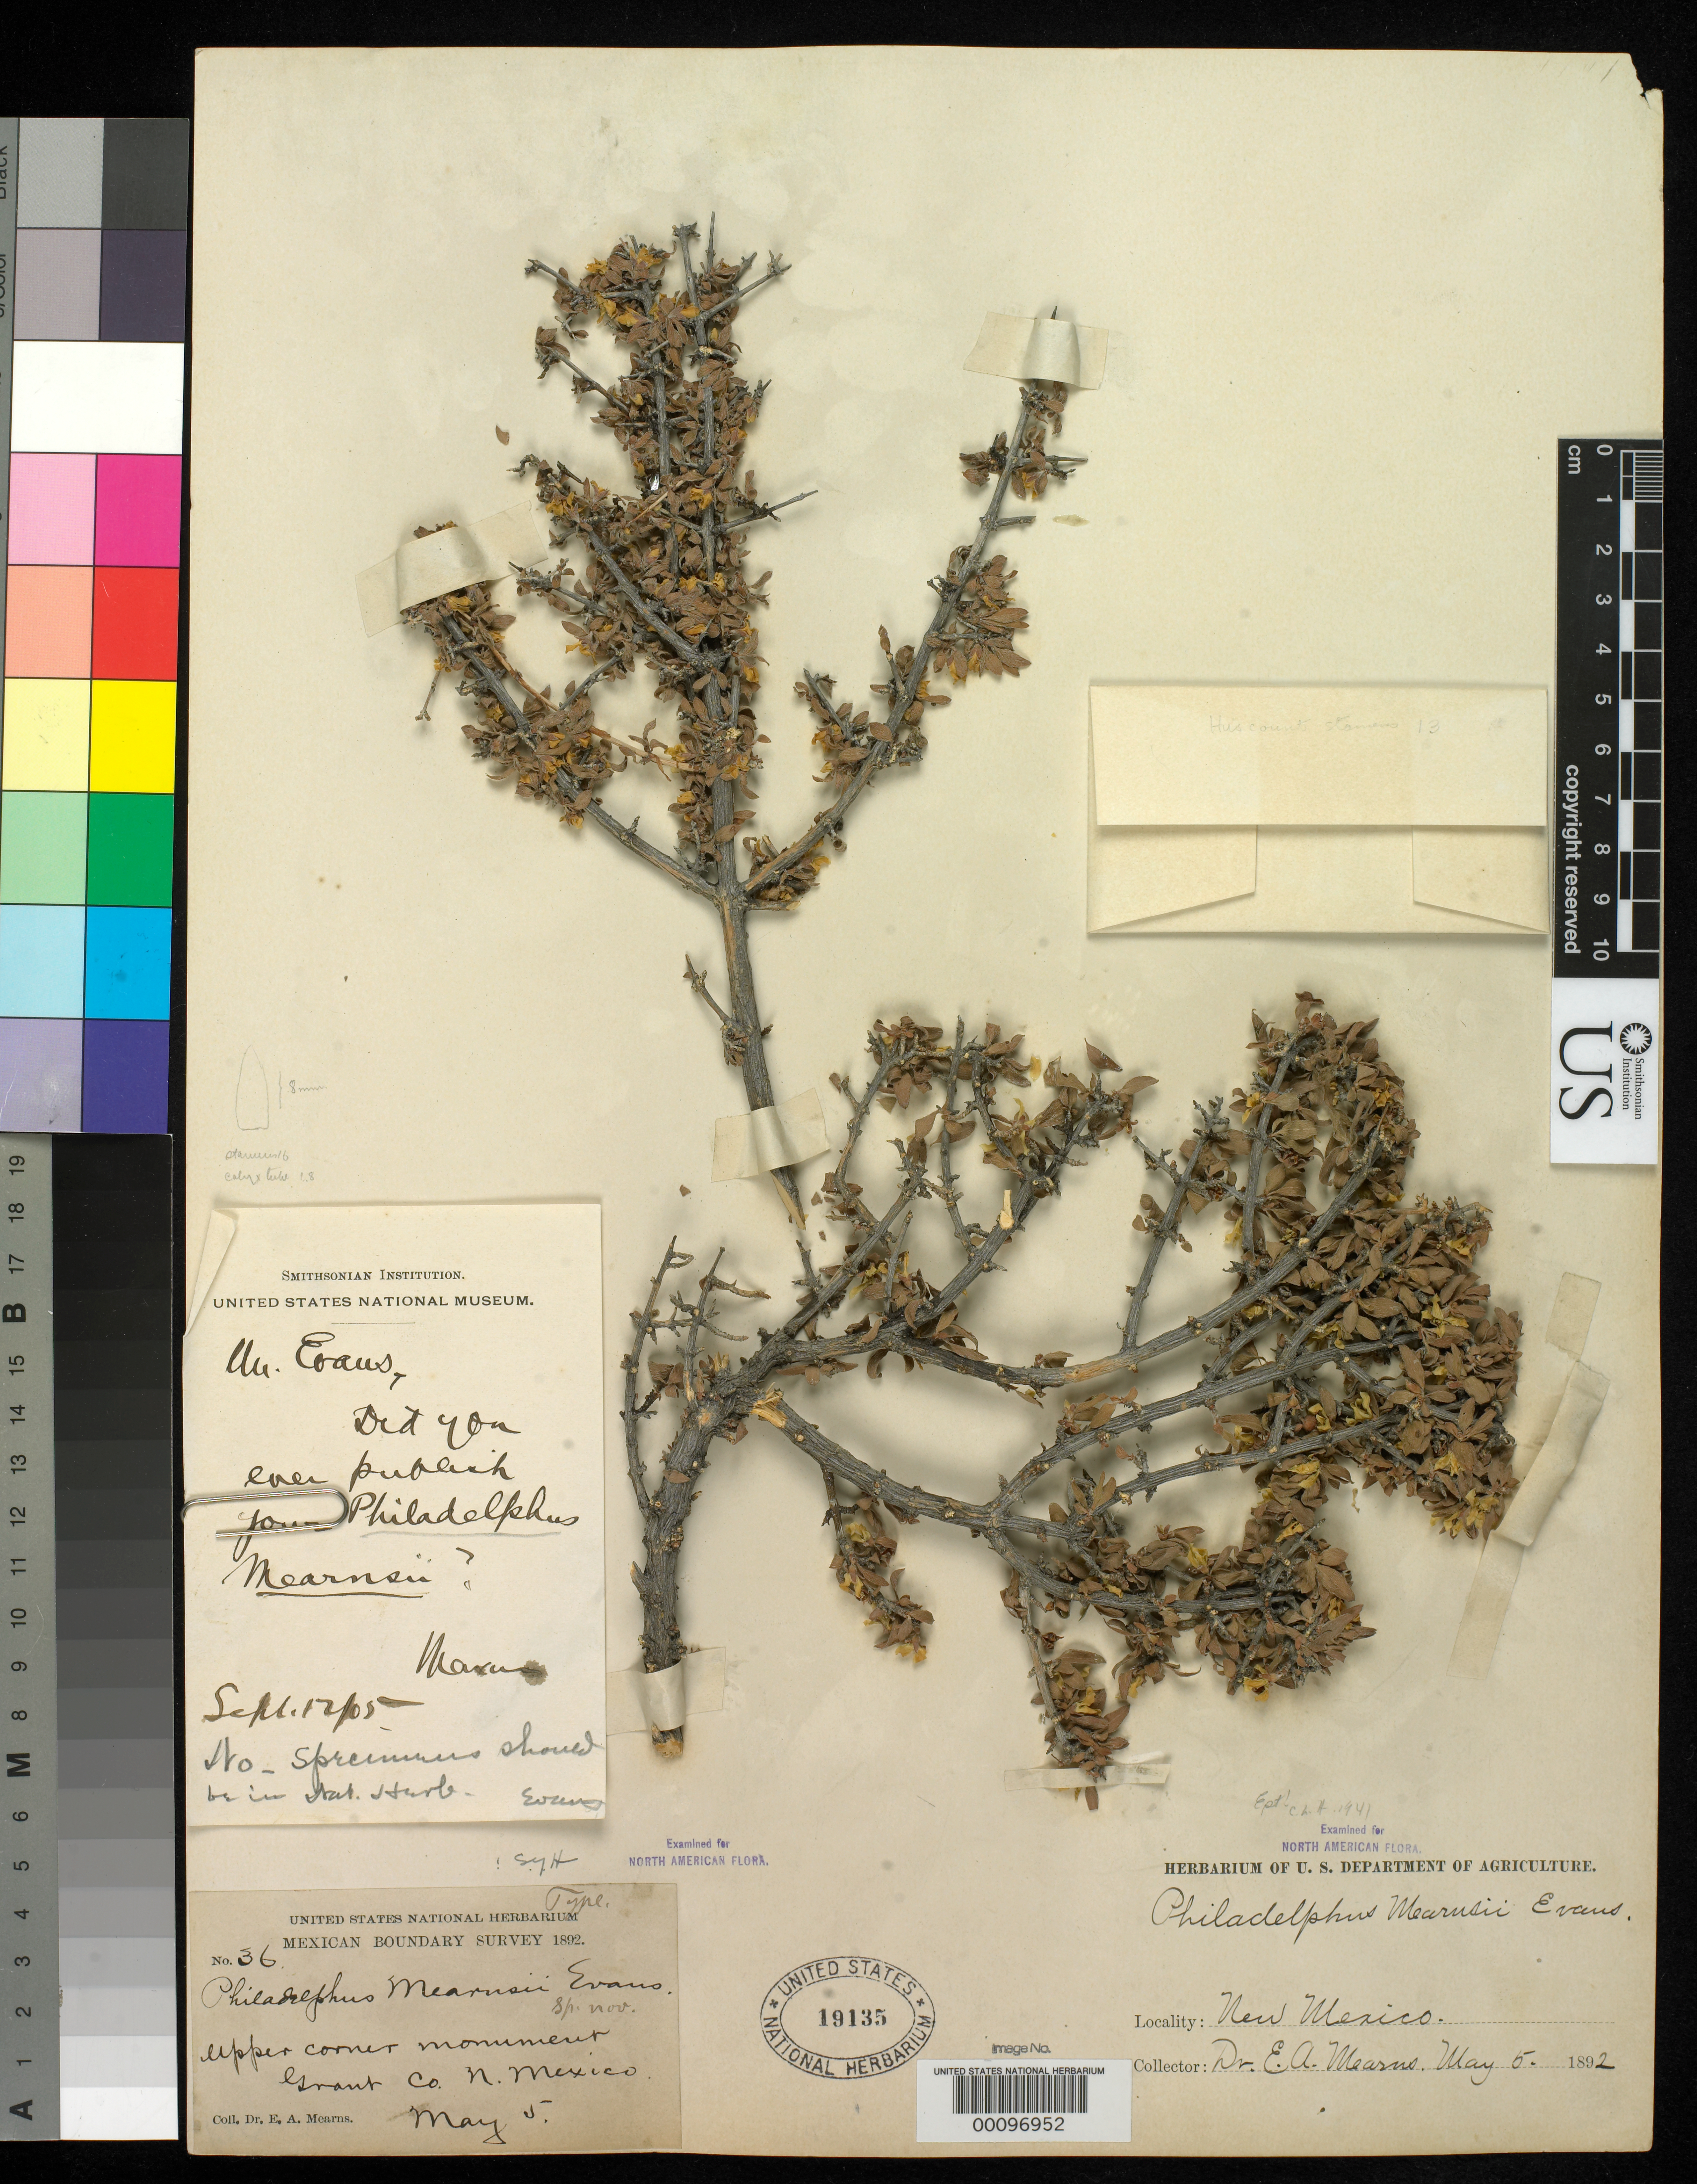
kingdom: Plantae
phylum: Tracheophyta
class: Magnoliopsida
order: Cornales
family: Hydrangeaceae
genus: Philadelphus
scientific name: Philadelphus mearnsii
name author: W.H. Evans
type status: Isotype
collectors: E. A. Mearns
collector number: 36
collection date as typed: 05 May 1892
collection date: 1892-05-05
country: United States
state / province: New Mexico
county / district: Grant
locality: Near the upper corner monument.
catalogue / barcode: US 19135